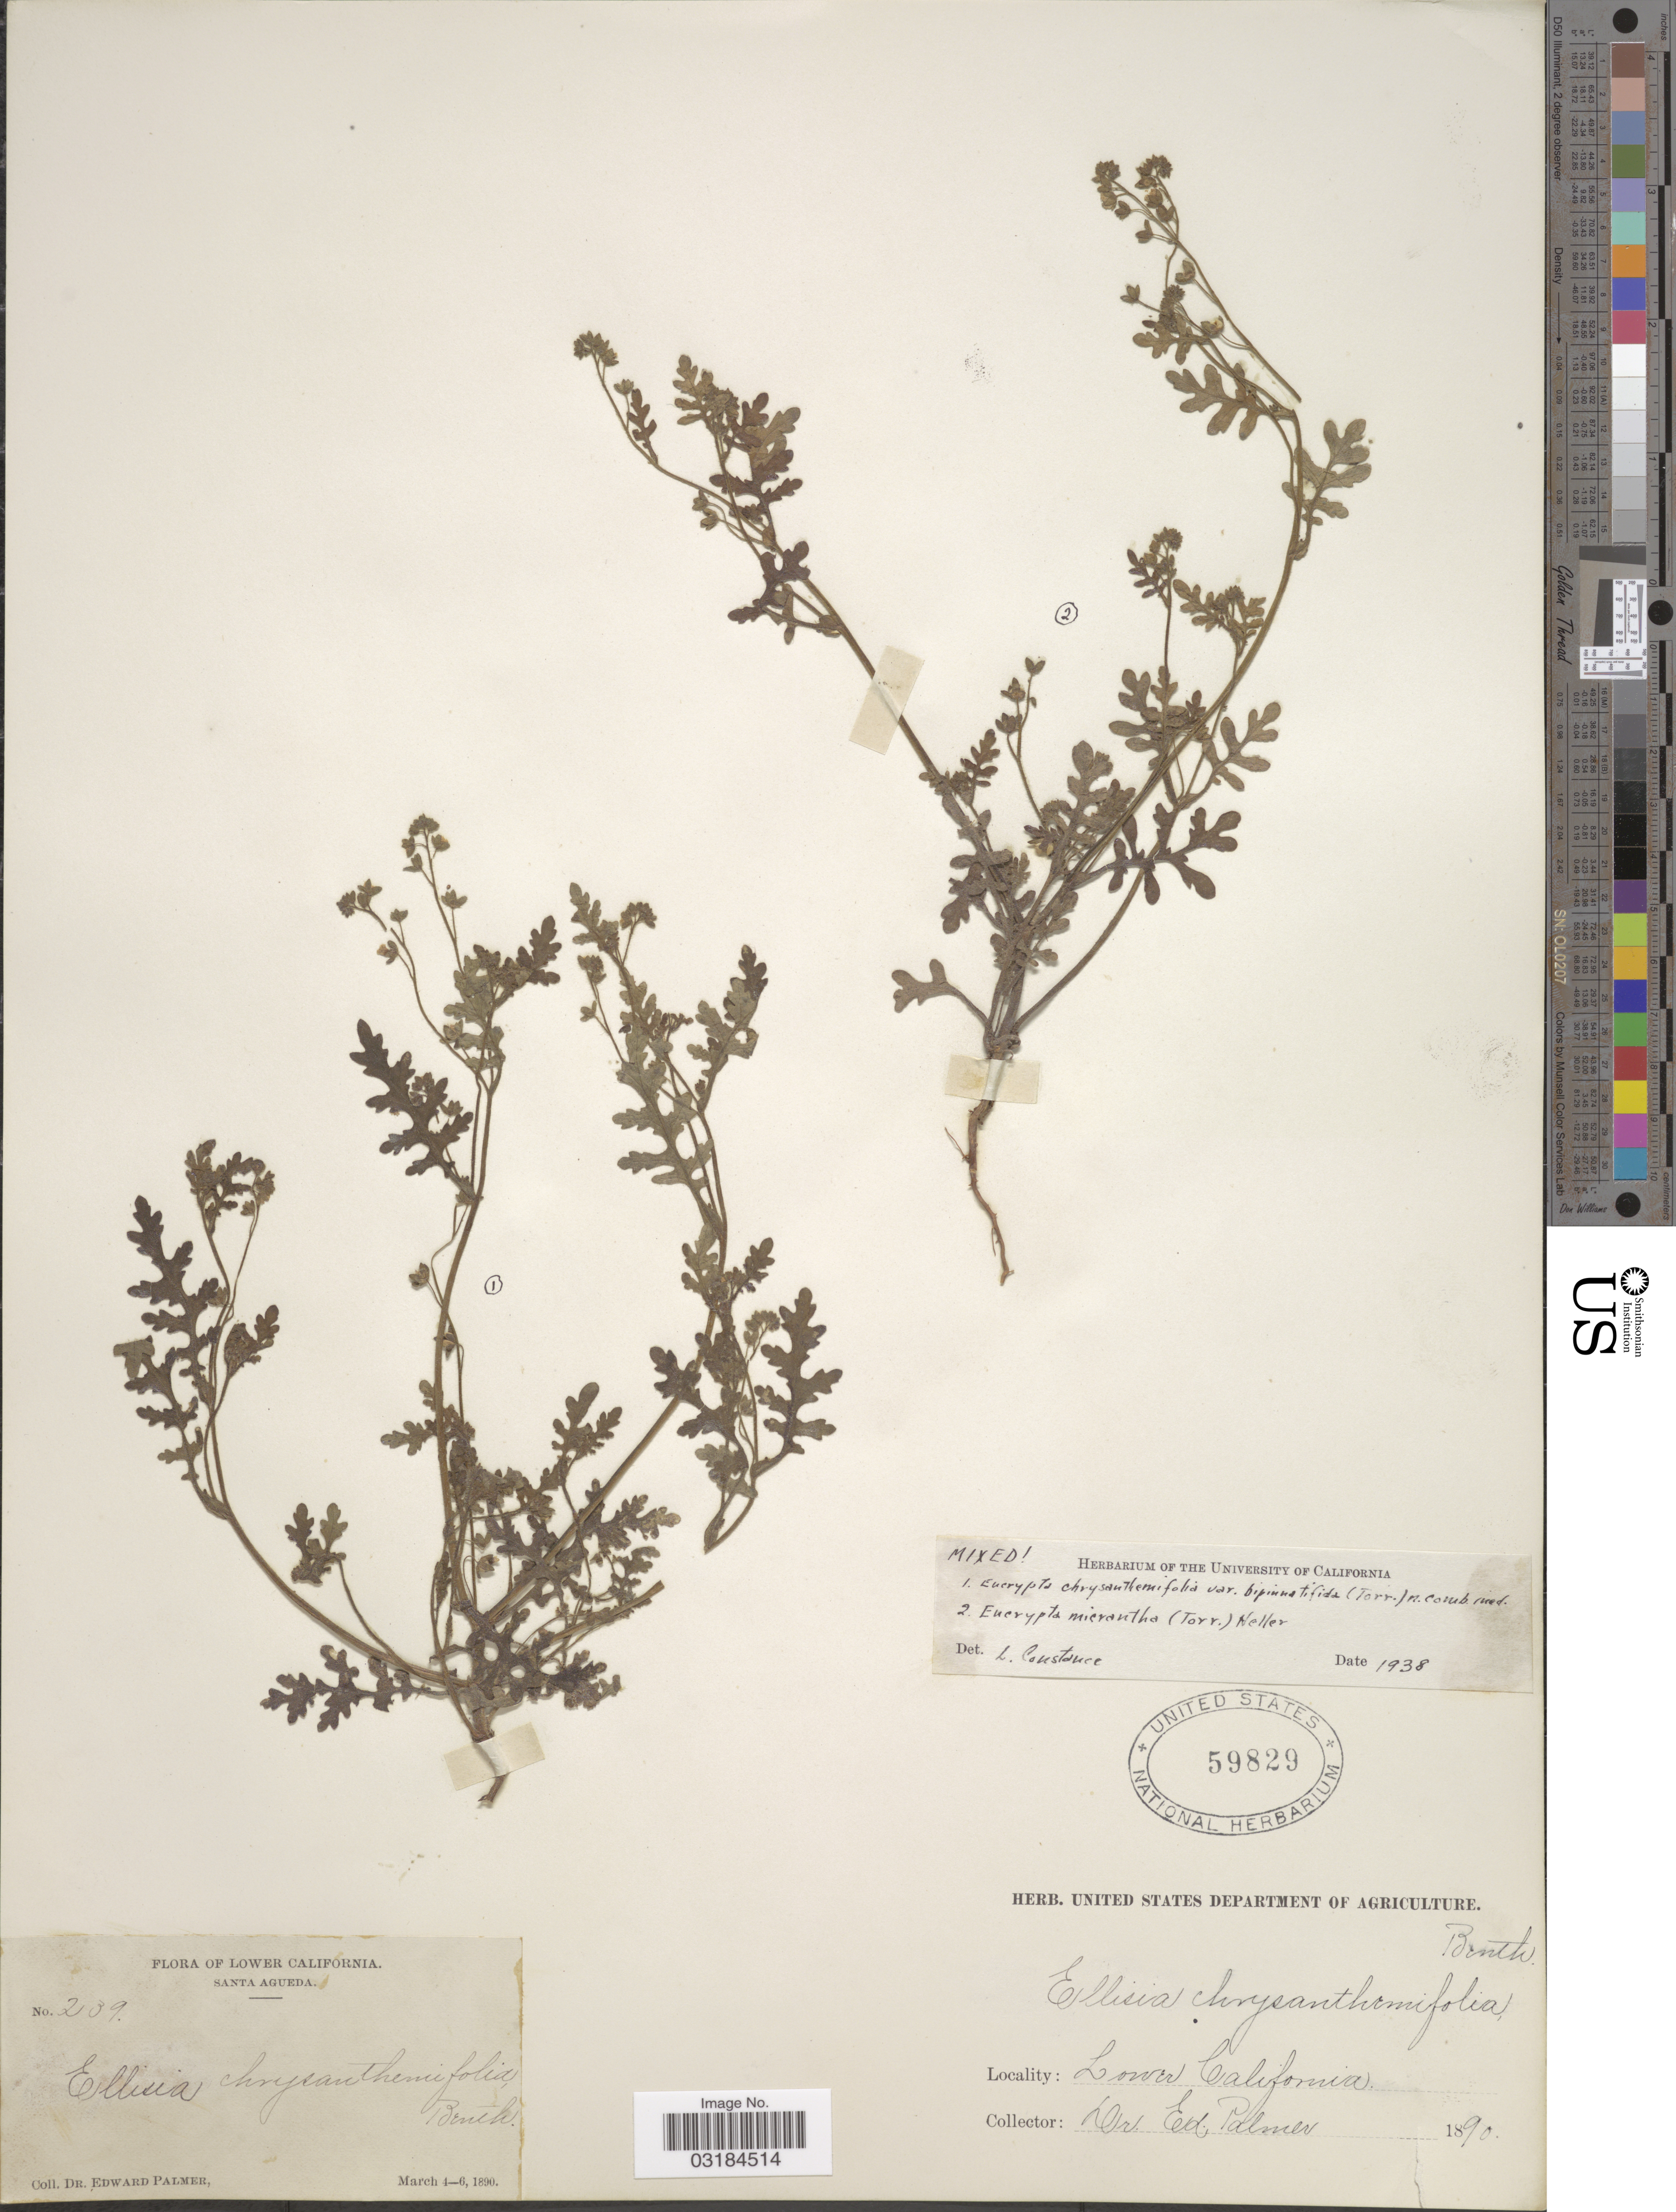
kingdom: Plantae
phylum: Tracheophyta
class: Magnoliopsida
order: Boraginales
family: Hydrophyllaceae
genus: Eucrypta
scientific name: Eucrypta chrysanthemifolia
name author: (Benth.) Greene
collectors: E. Palmer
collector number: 239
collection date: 1890-03-04/1890-03-06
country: Mexico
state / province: Baja California Sur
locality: Lower California. Santa Agueda.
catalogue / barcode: US 59829